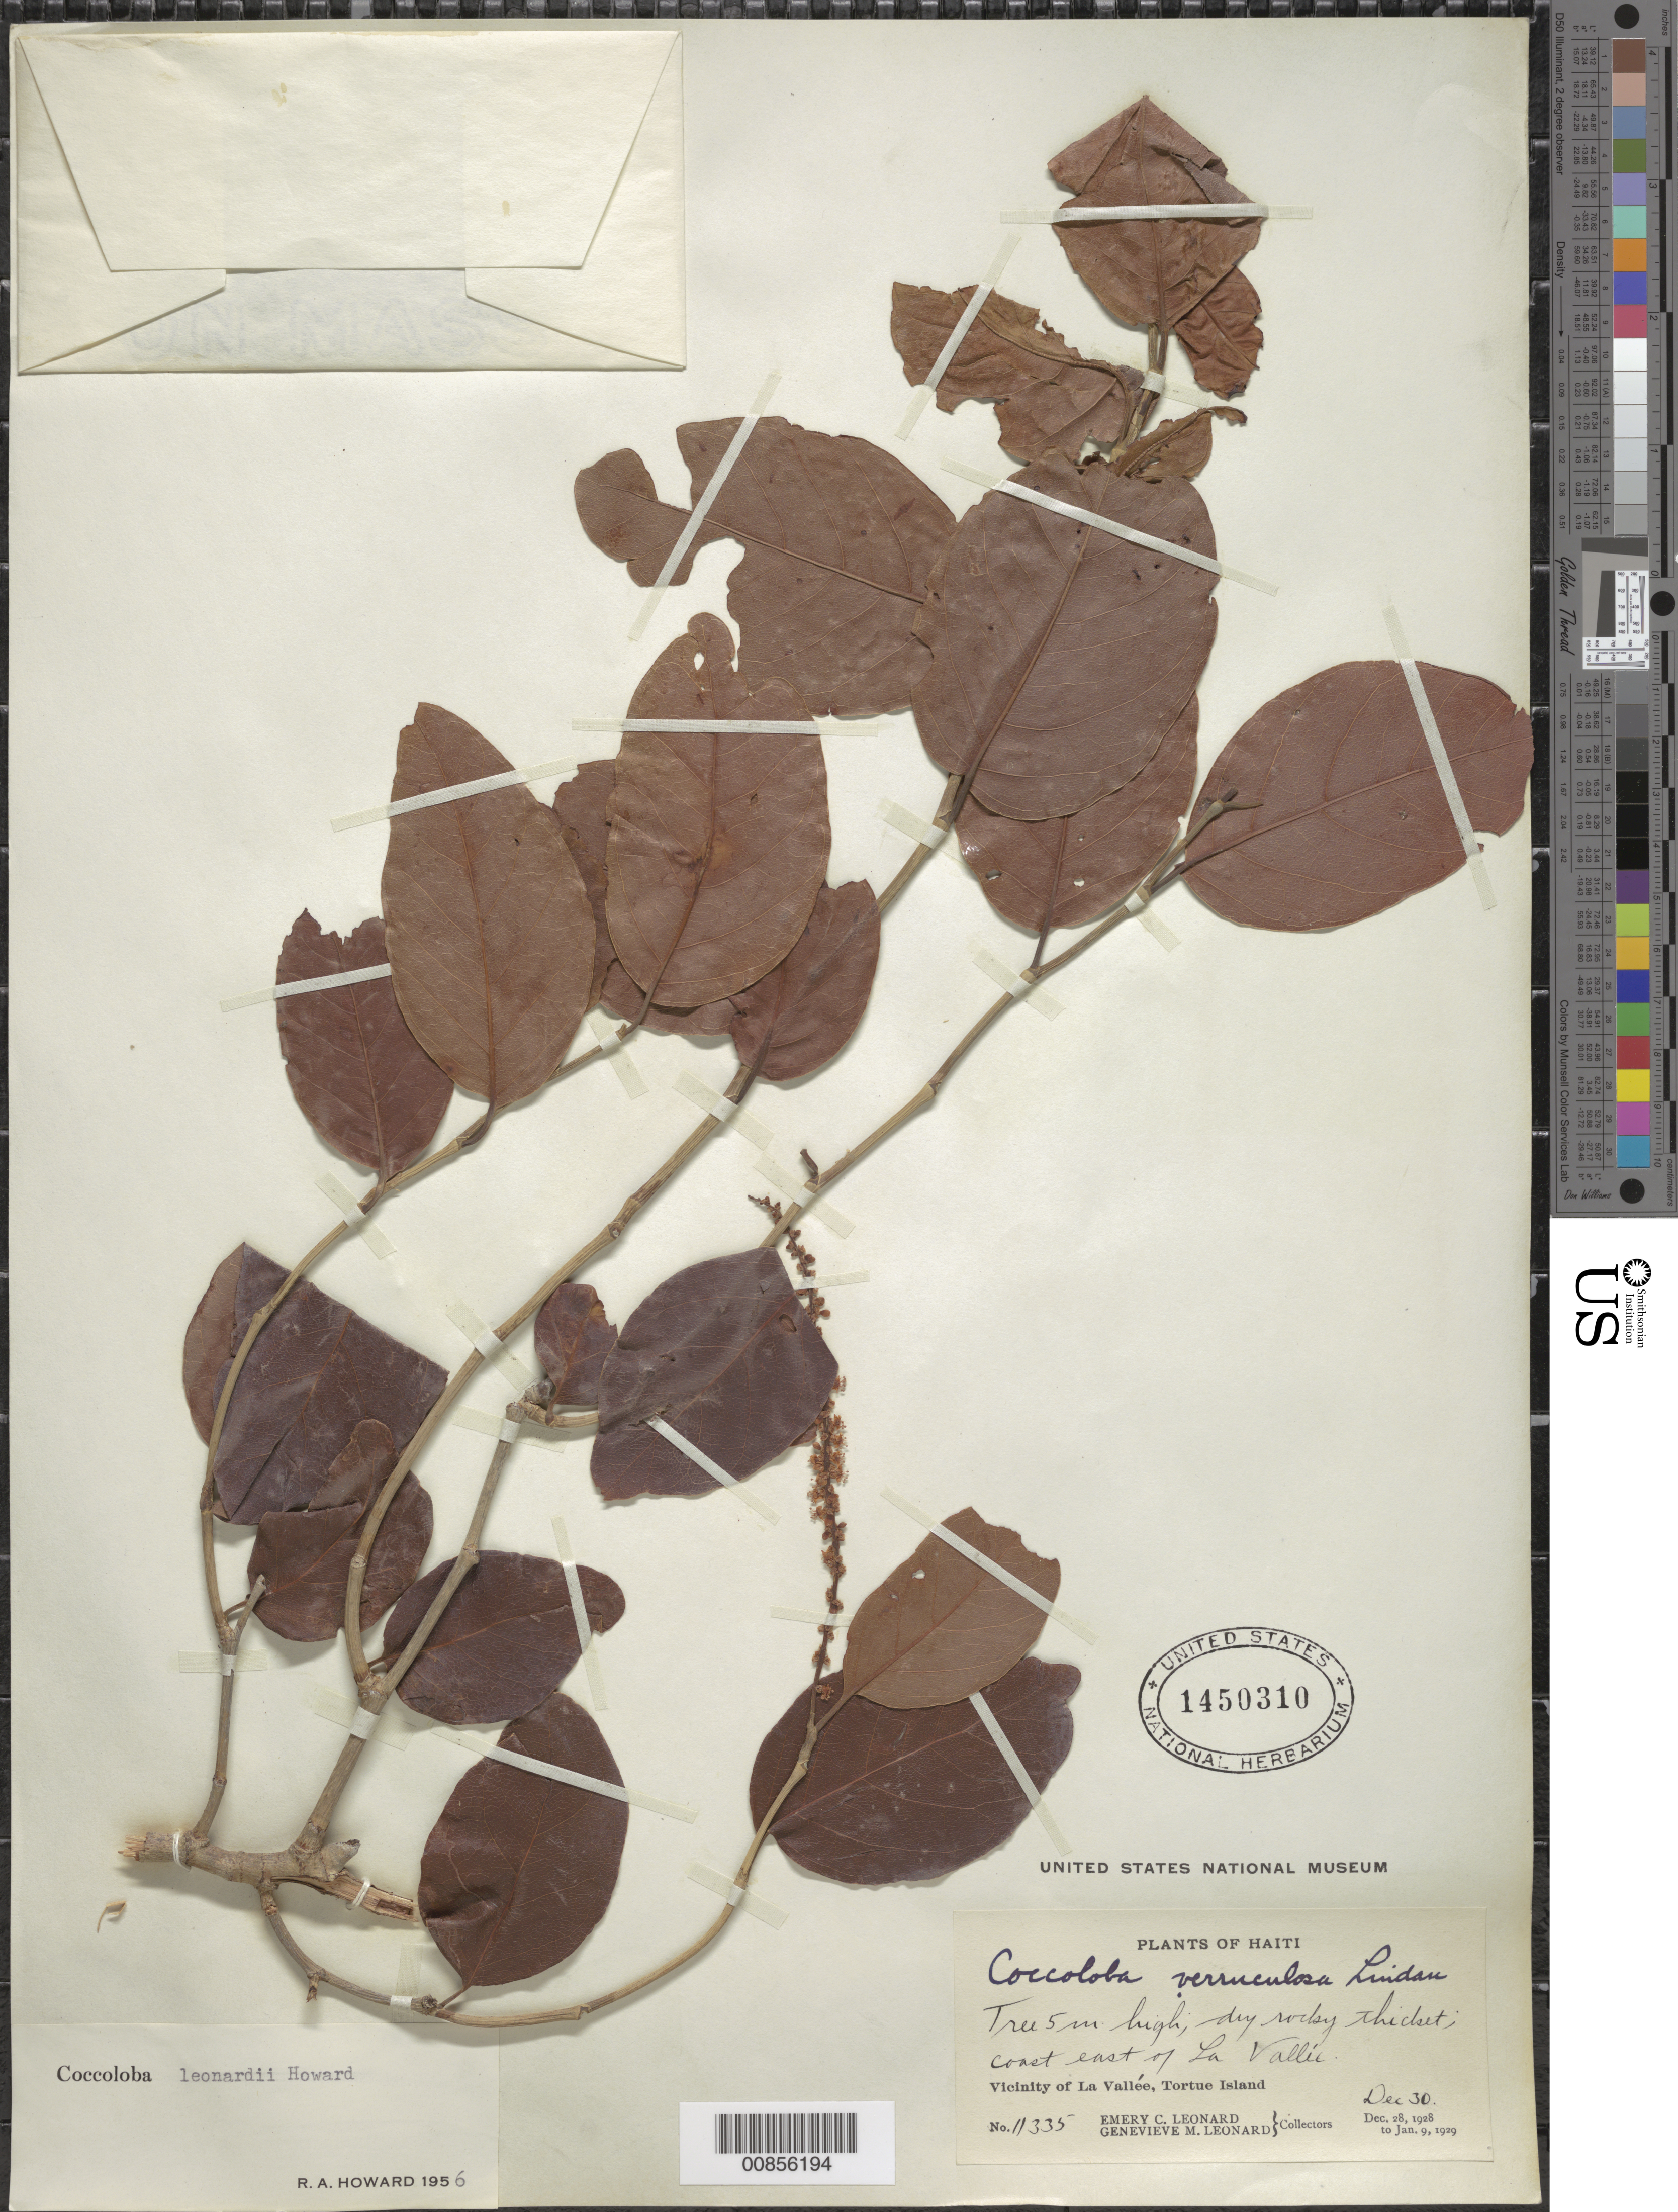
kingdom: Plantae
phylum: Tracheophyta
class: Magnoliopsida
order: Caryophyllales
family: Polygonaceae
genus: Coccoloba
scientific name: Coccoloba leonardii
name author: R.A. Howard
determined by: Howard, R. A.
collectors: E. C. Leonard & G. M. Leonard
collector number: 11335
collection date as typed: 30 Dec 1928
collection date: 1928-12-30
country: Haiti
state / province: Nord-Óuest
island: Île de la Tortue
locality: Vicinity of La Vallée, Tortue Island. Coast east of La Vallée.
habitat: Dry rocky thicket.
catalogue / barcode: US 1450310